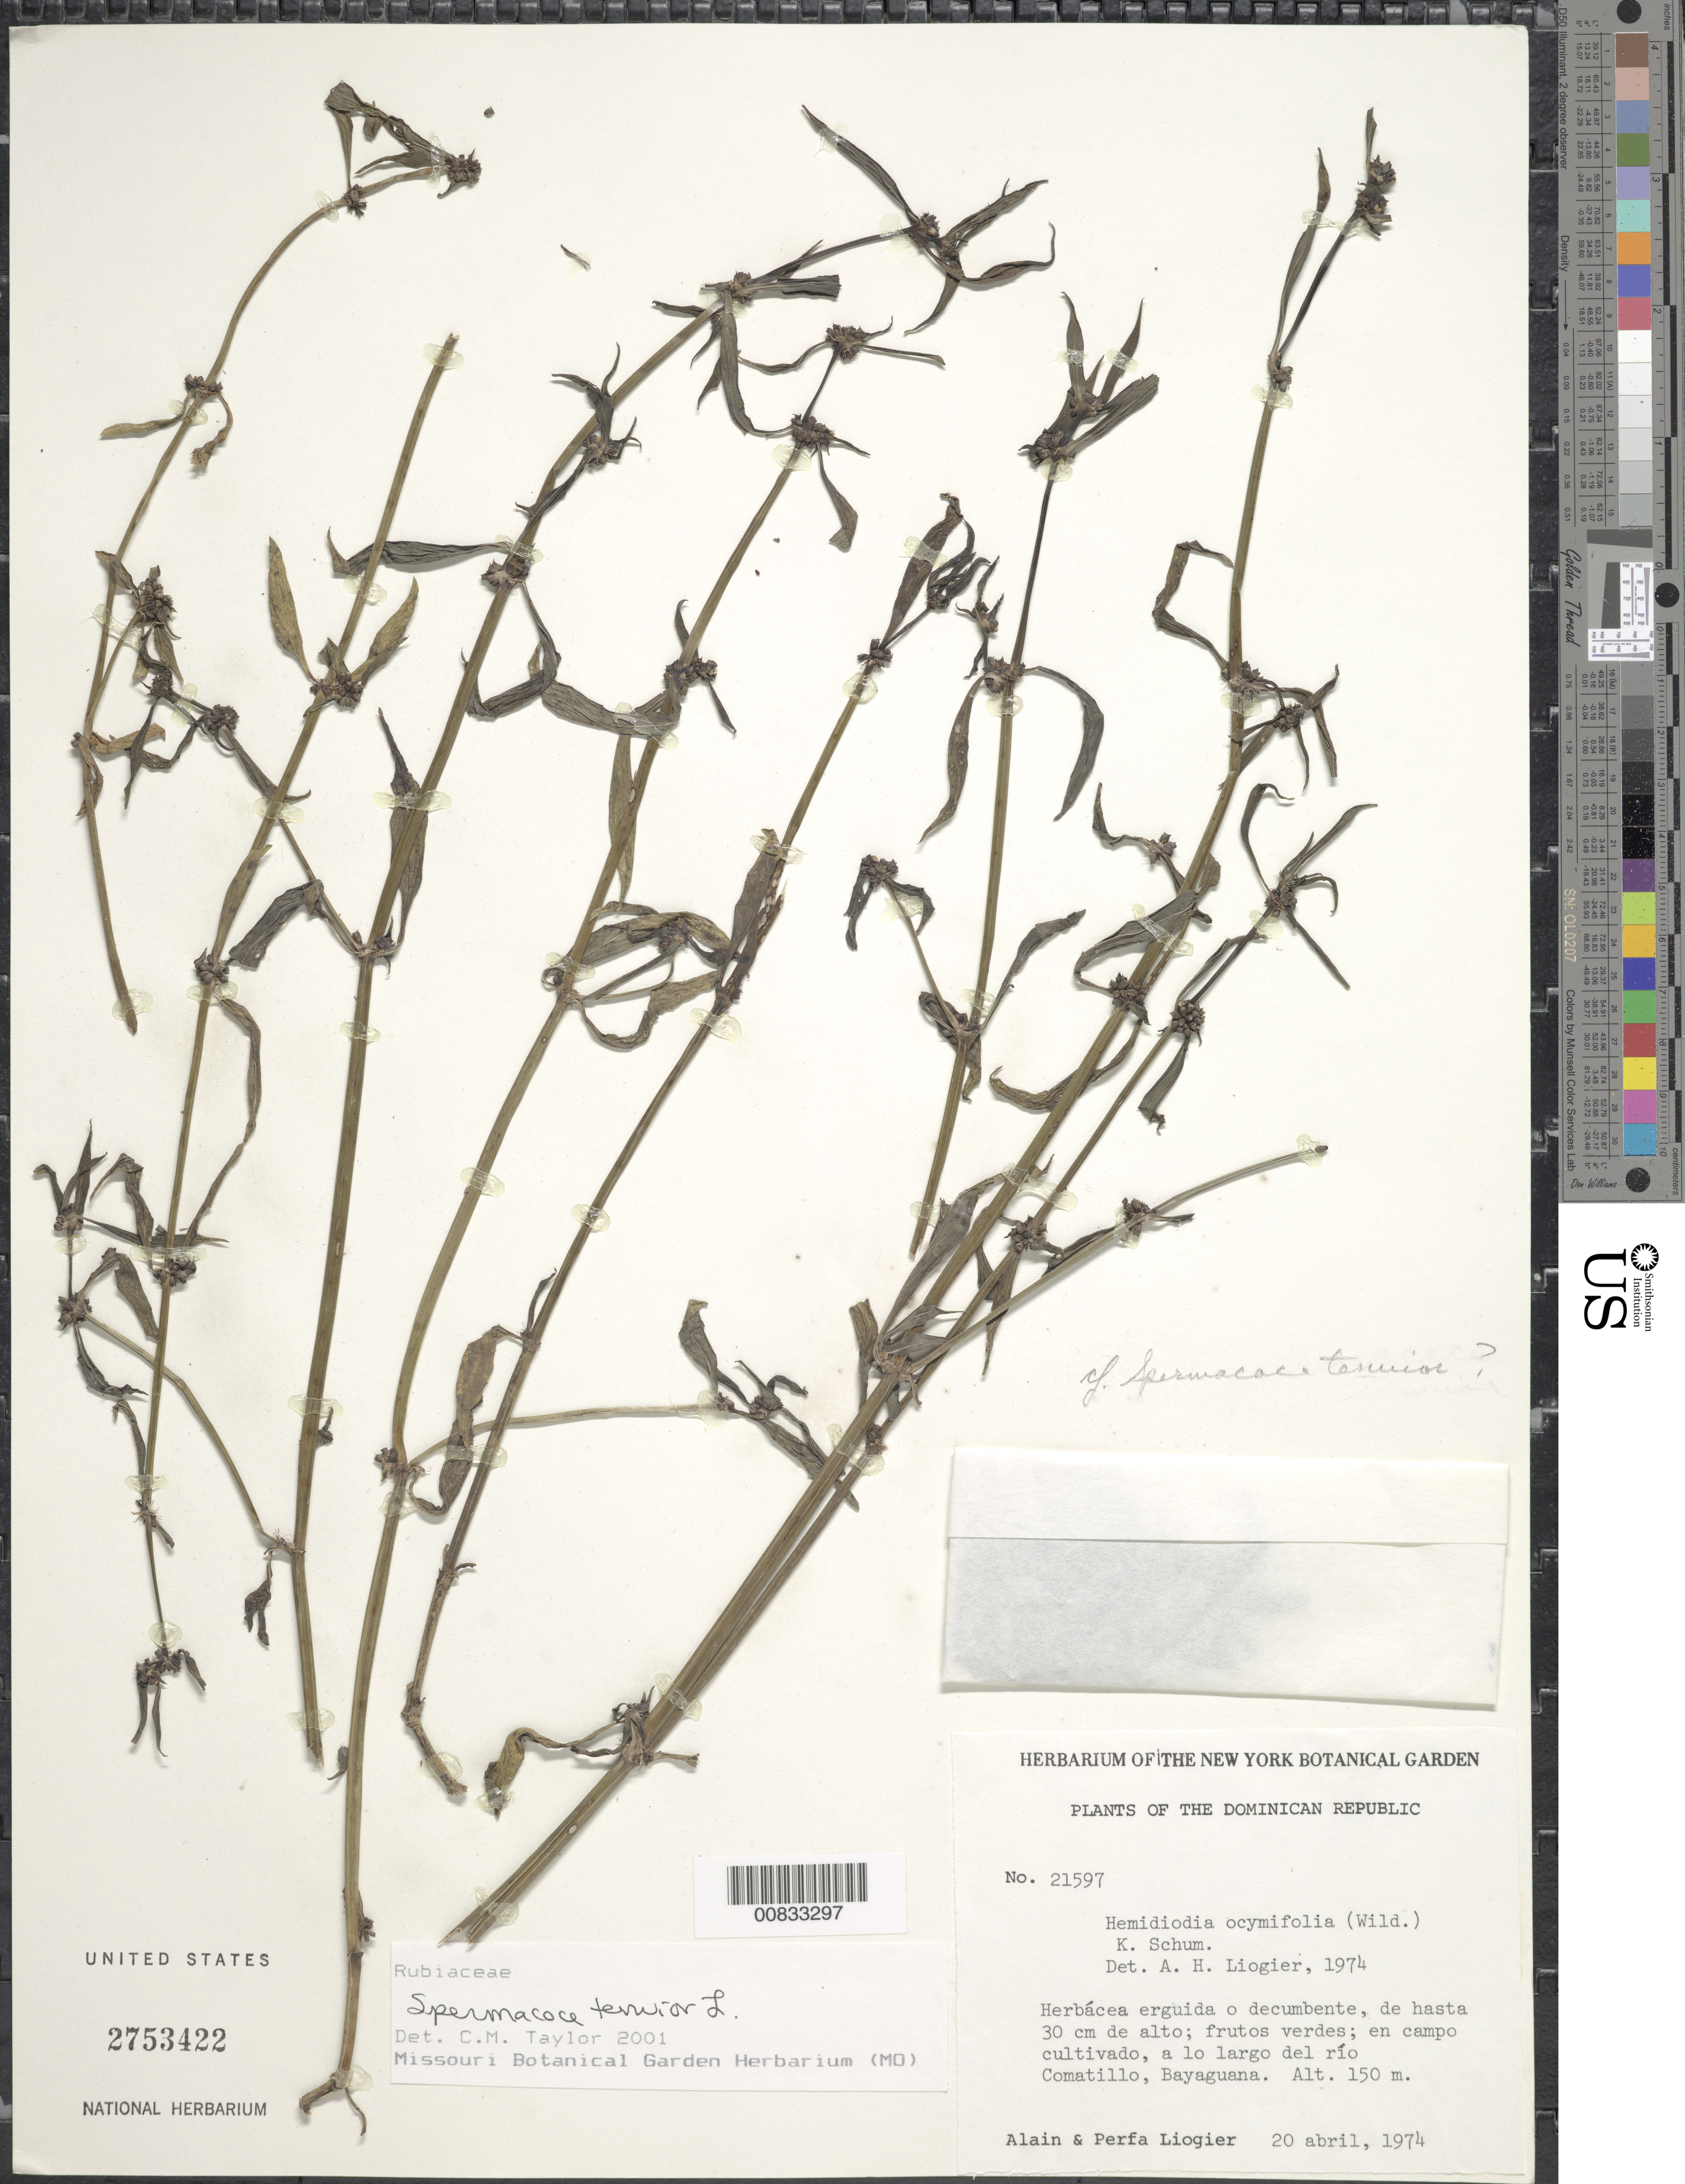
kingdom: Plantae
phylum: Tracheophyta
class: Magnoliopsida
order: Gentianales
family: Rubiaceae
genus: Spermacoce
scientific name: Spermacoce tenuior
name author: L.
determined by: Taylor, Charlotte M.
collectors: A. H. Liogier & M. P. Liogier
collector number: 21597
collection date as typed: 20 Apr 1974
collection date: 1974-04-20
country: Dominican Republic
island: Hispaniola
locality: Río Comatillo, Bayaguana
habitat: En campo cultivado, a lo largo del rio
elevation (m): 150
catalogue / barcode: US 2753422